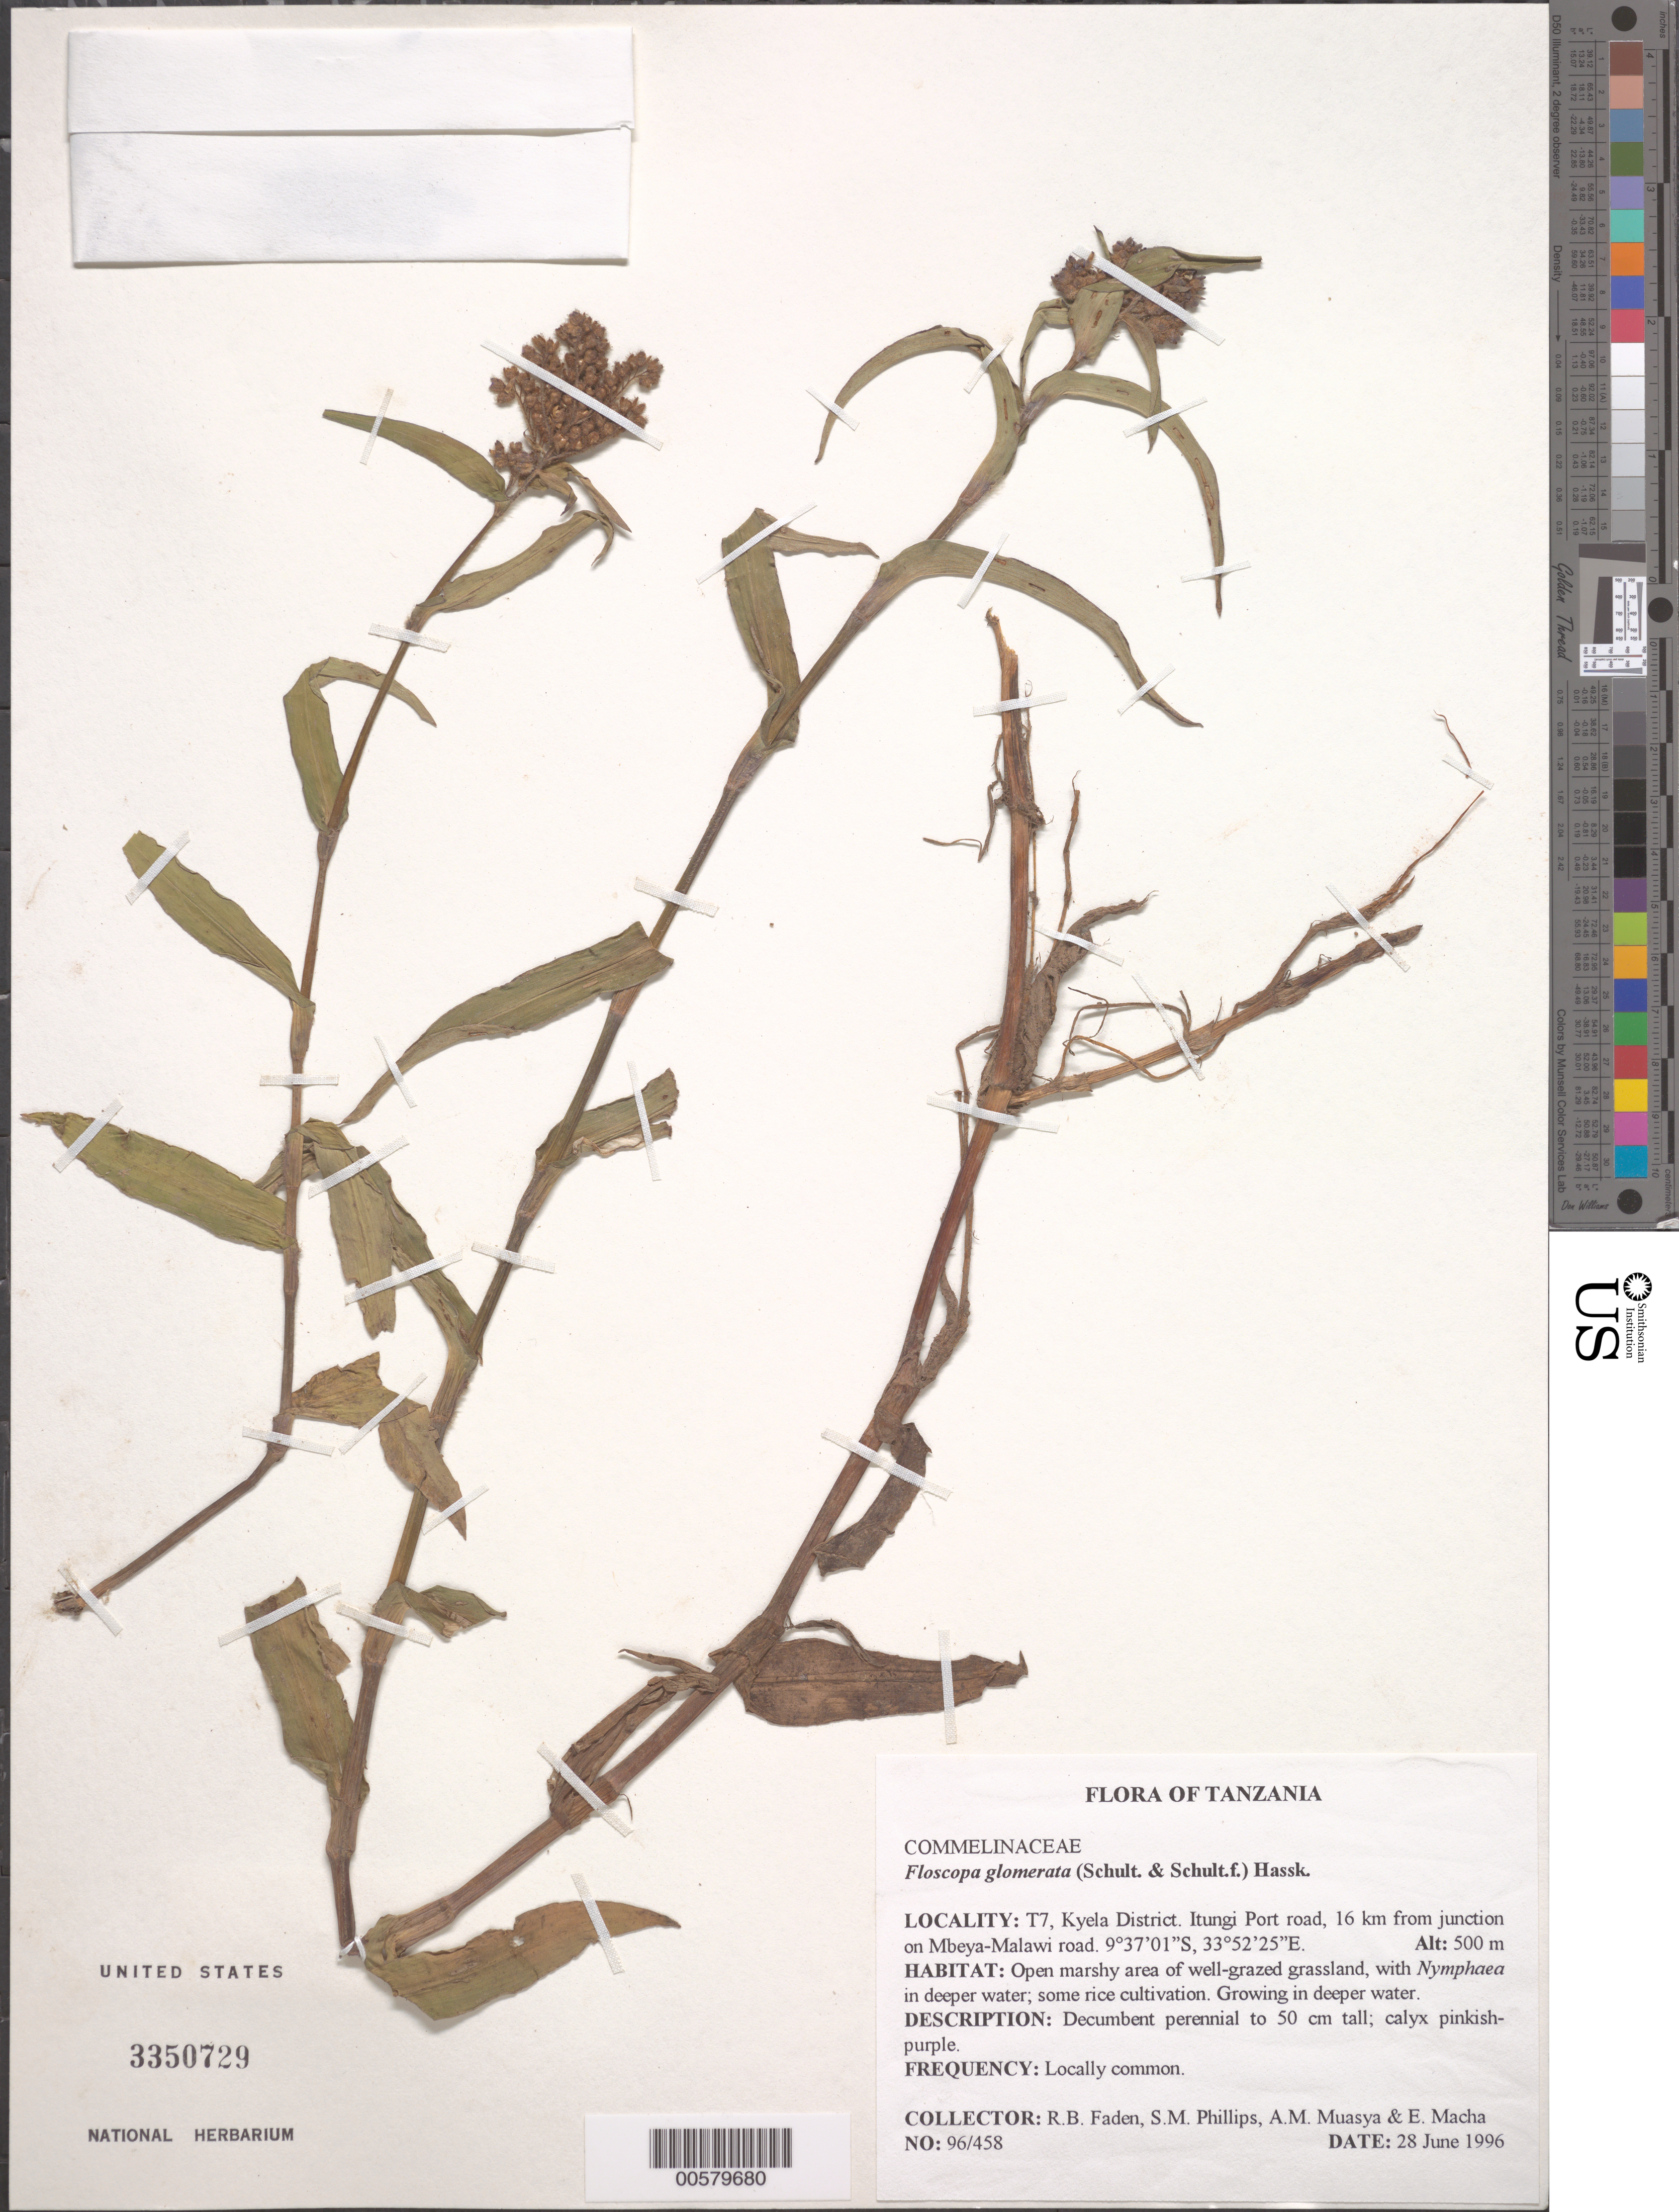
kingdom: Plantae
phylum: Tracheophyta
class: Liliopsida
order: Commelinales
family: Commelinaceae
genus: Floscopa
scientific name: Floscopa glomerata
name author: (Willd. ex Schult. & Schult. f.) Hassk.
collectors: R. B. Faden, S. M. Phillips, A. Muasya & E. Macha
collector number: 96/458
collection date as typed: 28 Jun 1996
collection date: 1996-06-28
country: Tanzania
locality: Kyela dist., itungi port road, 16 km from junction on mbeya-malawi _rd.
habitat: Open marshy area of well-grazed grassland, growing in deep water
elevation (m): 500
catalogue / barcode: US 3350729